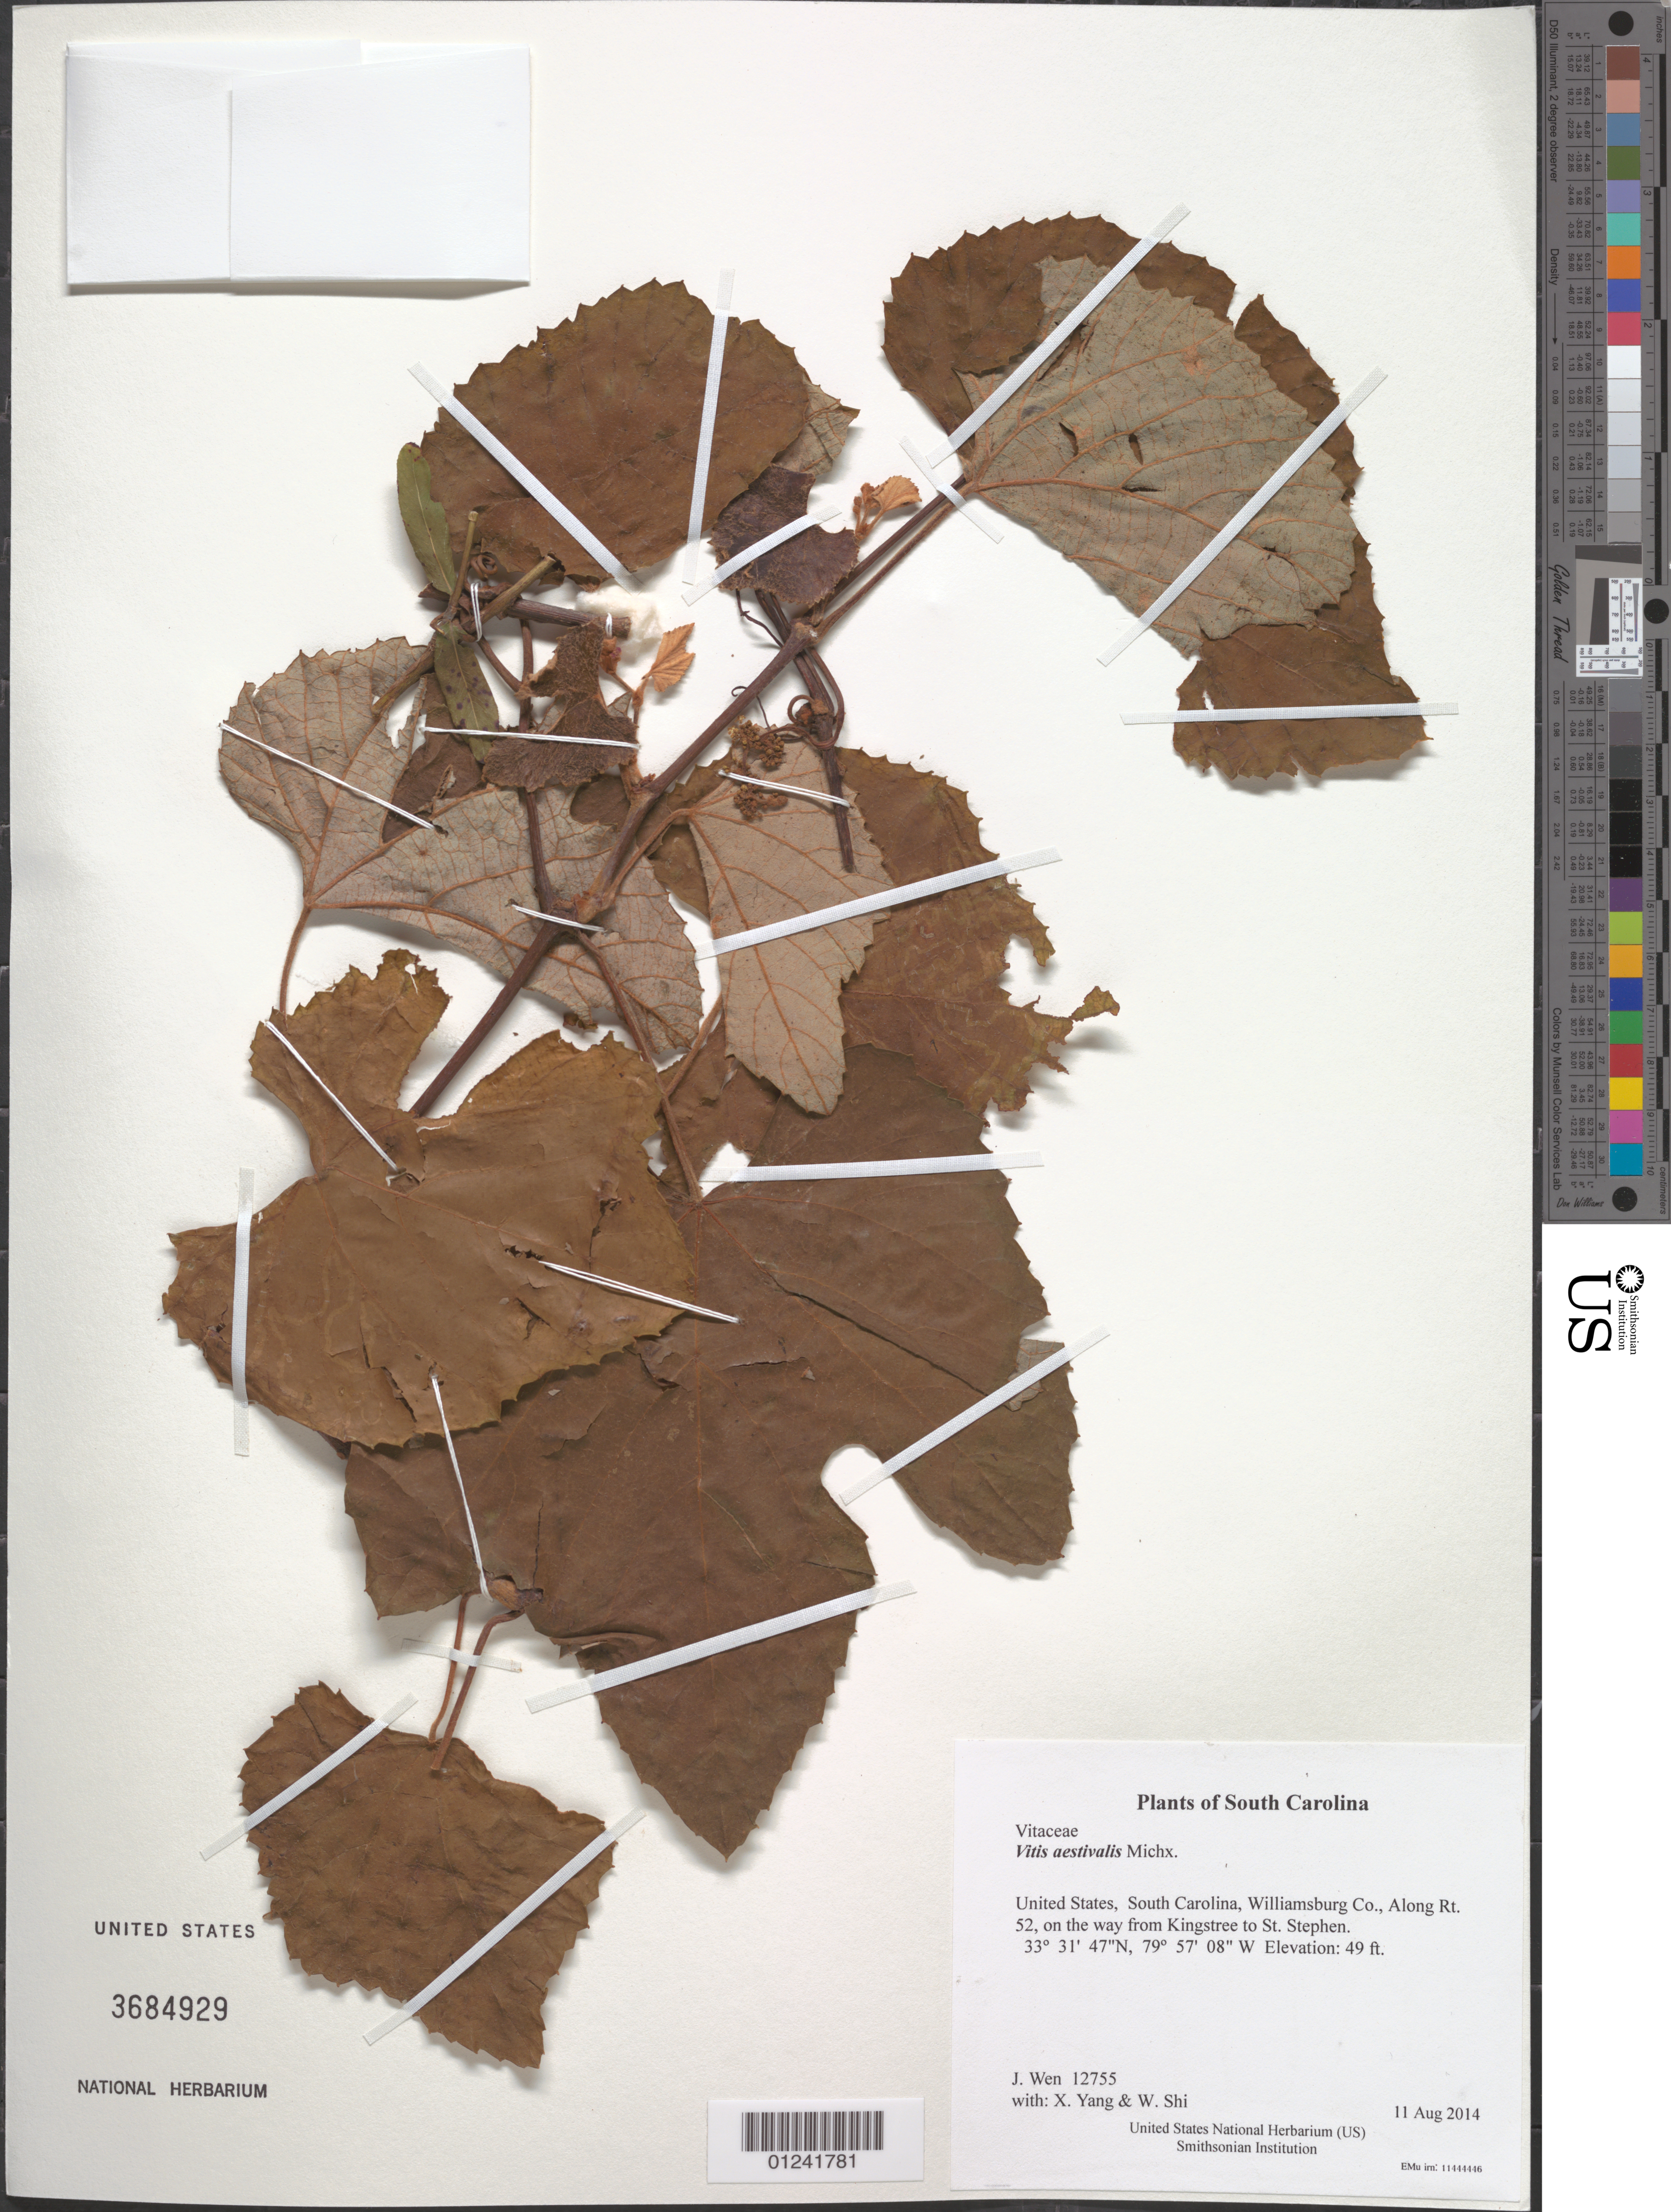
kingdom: Plantae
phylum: Tracheophyta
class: Magnoliopsida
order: Vitales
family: Vitaceae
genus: Vitis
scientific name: Vitis aestivalis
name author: Michx.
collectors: J. Wen, X. Yang & W. Shi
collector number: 12755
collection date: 2014-08-11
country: United States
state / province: South Carolina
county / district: Williamsburg Co.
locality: Along Rt. 52, on the way from Kingstree to St. Stephen.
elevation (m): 15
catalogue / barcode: US 3684929